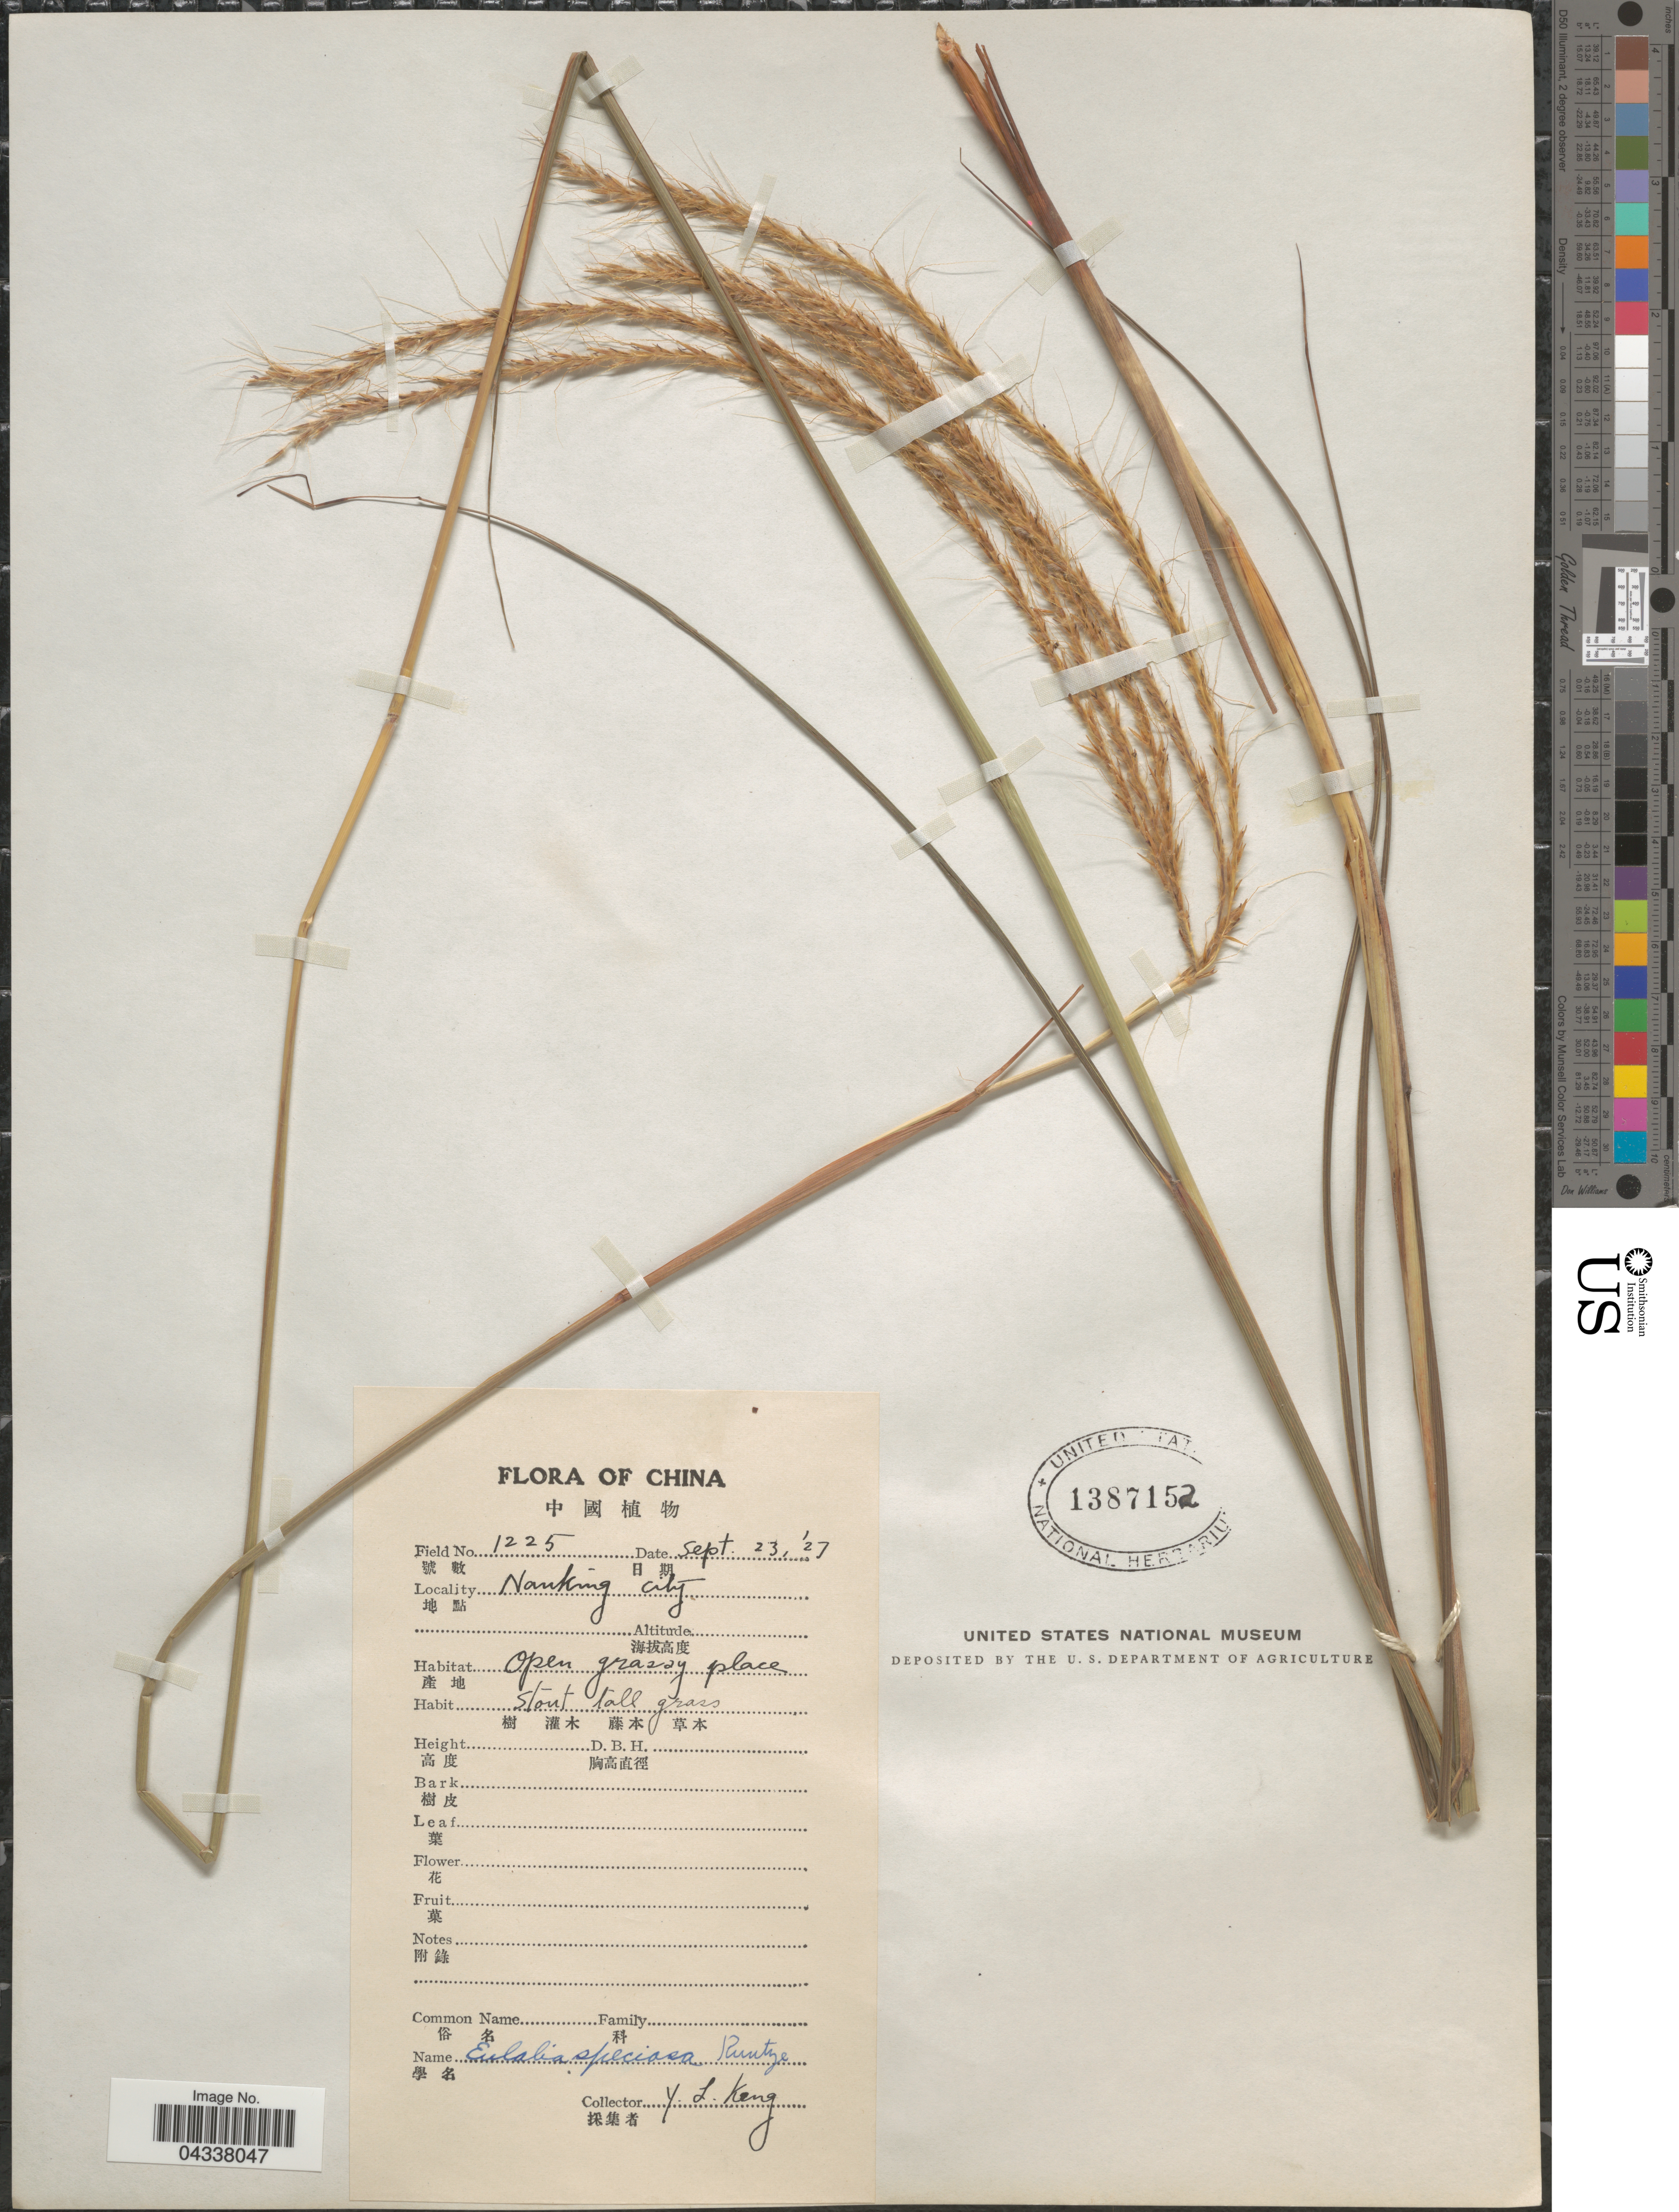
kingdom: Plantae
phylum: Tracheophyta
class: Liliopsida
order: Poales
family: Poaceae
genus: Pseudopogonatherum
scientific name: Pseudopogonatherum speciosum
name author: (Debeaux) Ohwi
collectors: Y. L. Keng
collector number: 1225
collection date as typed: Transcribed d/m/y: 23/9/27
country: China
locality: Nanking City.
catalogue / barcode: US 1387152